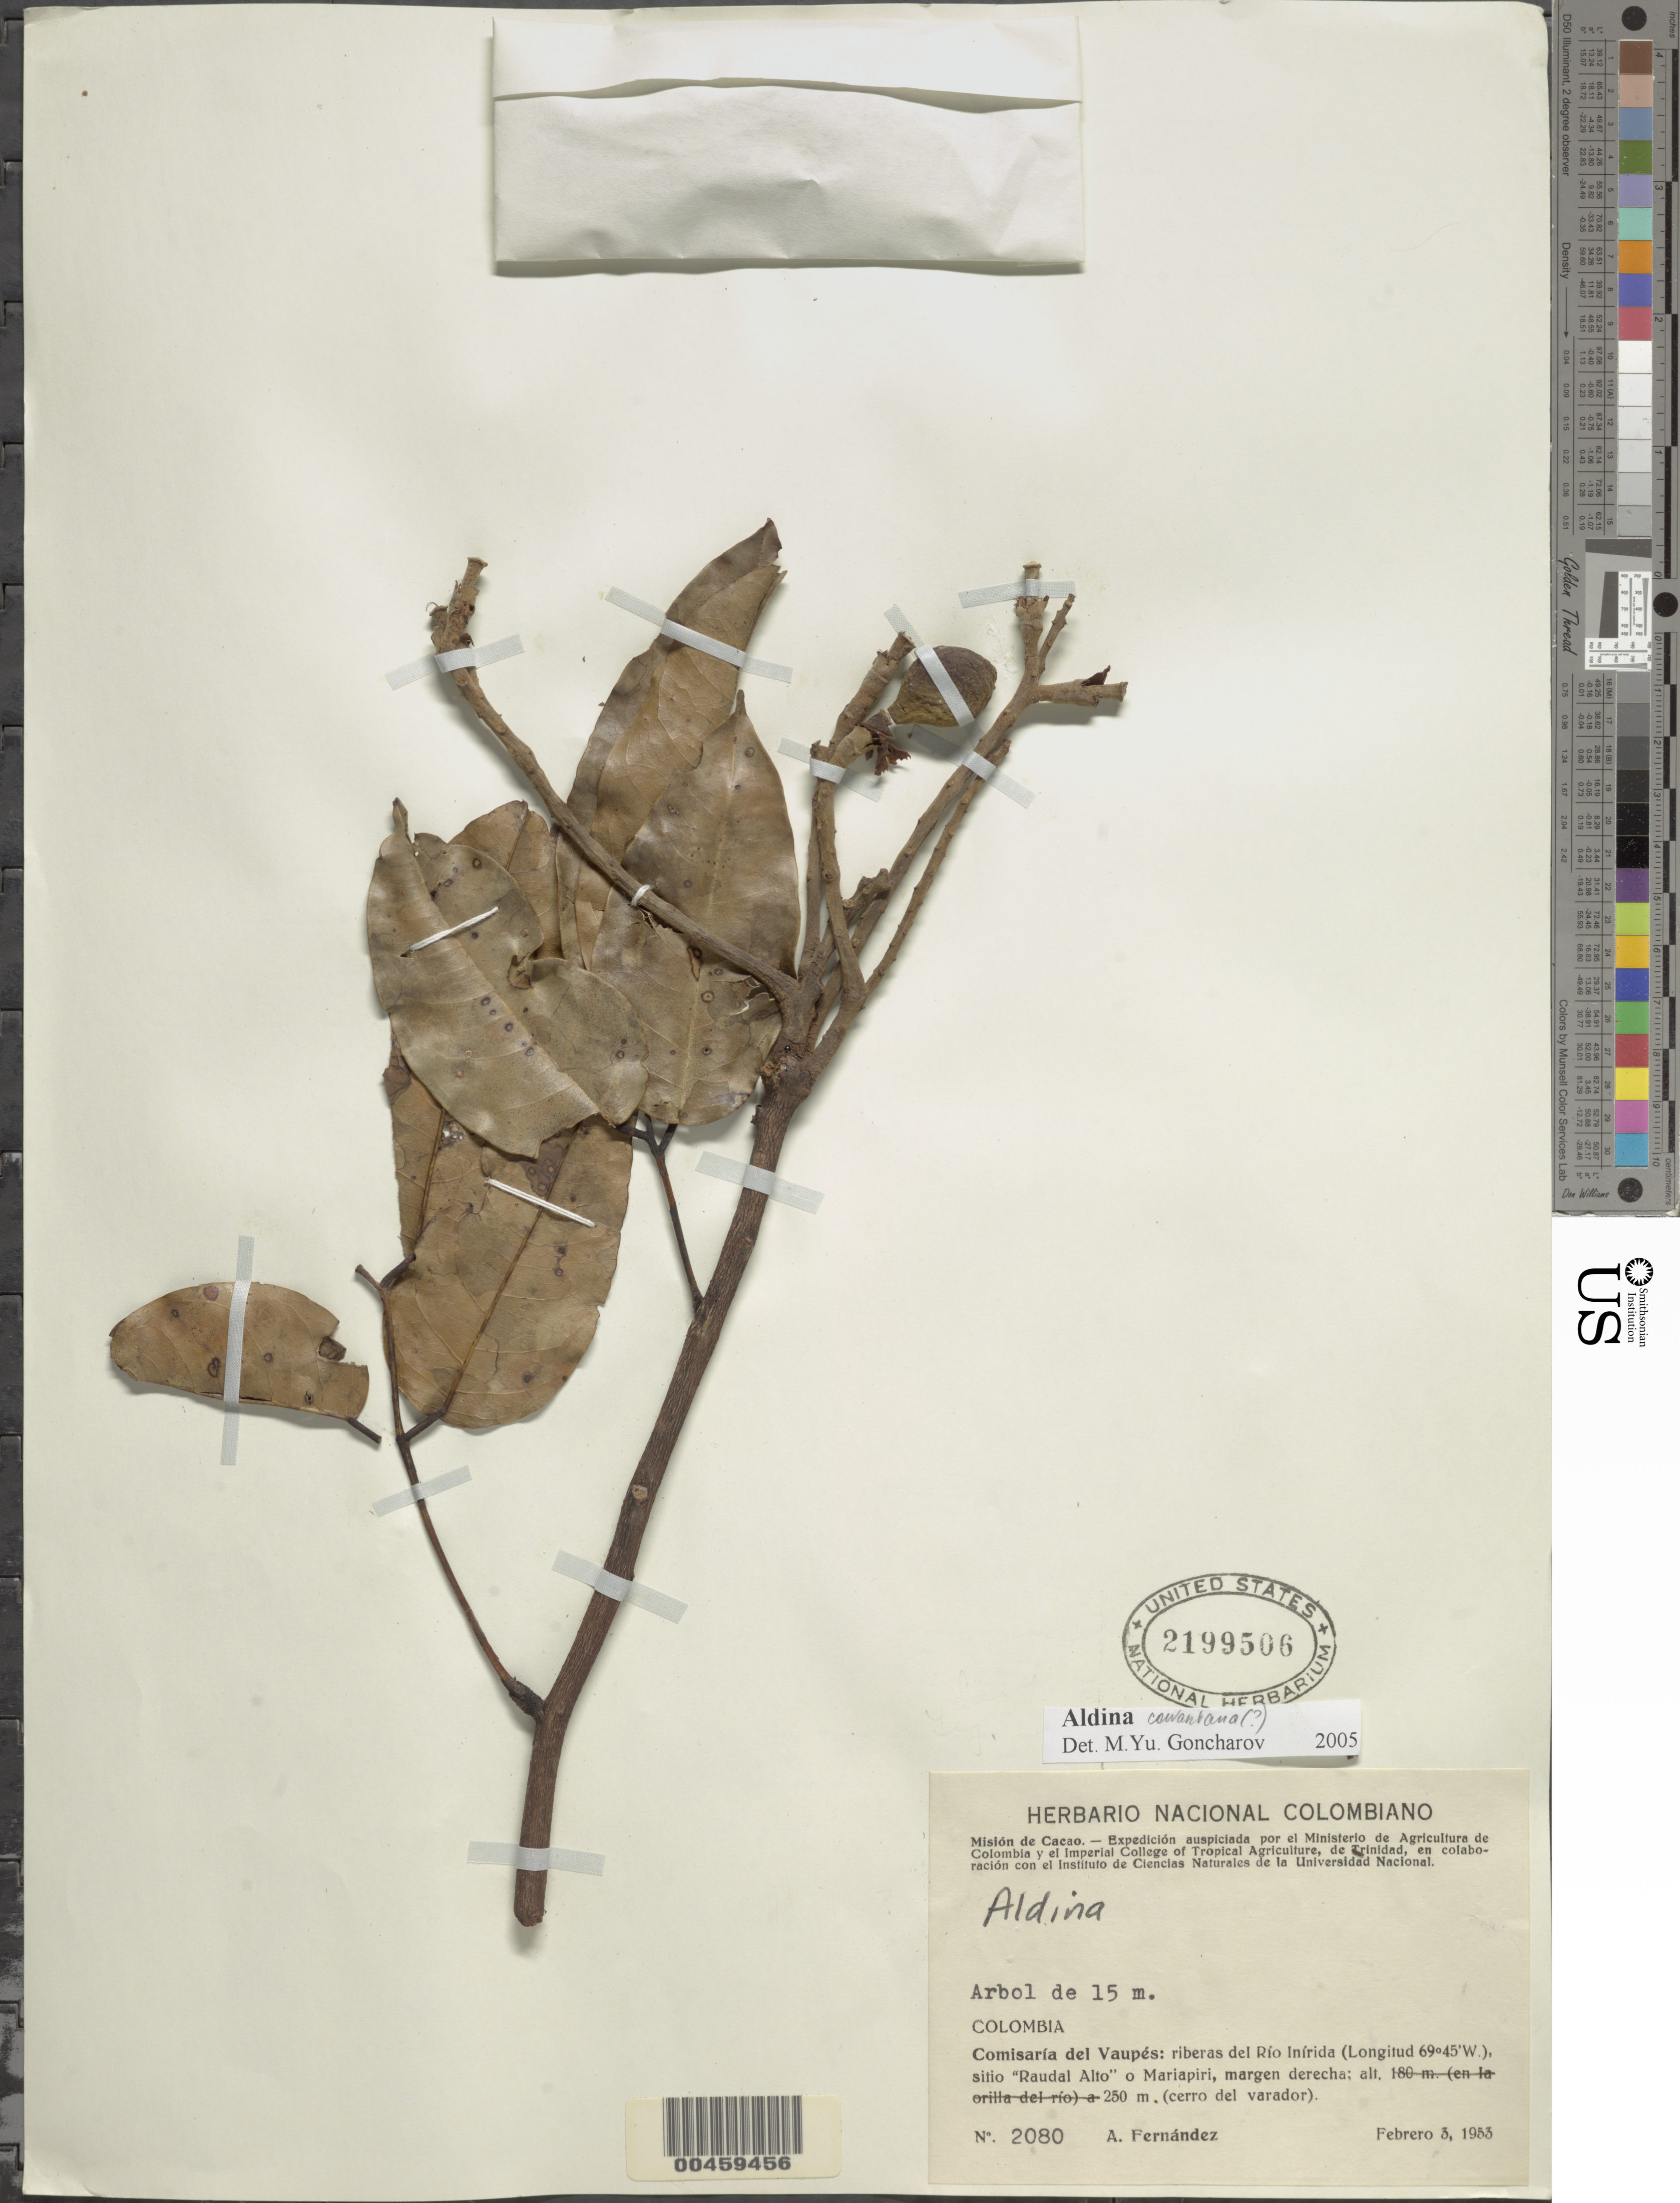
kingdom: Plantae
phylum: Tracheophyta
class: Magnoliopsida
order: Fabales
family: Fabaceae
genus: Aldina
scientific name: Aldina latifolia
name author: Spruce ex Benth.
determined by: Ramos, Gustavo, (HUEFS), Universidade Estadual de Feira de Santana (BRAZIL)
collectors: Á. Fernández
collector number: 2080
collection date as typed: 03 Feb 1953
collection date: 1953-02-03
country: Colombia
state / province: Vaupés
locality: Rio Inirida; Raudal Alto, Mariapiriaupes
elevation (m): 250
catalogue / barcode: US 2199506